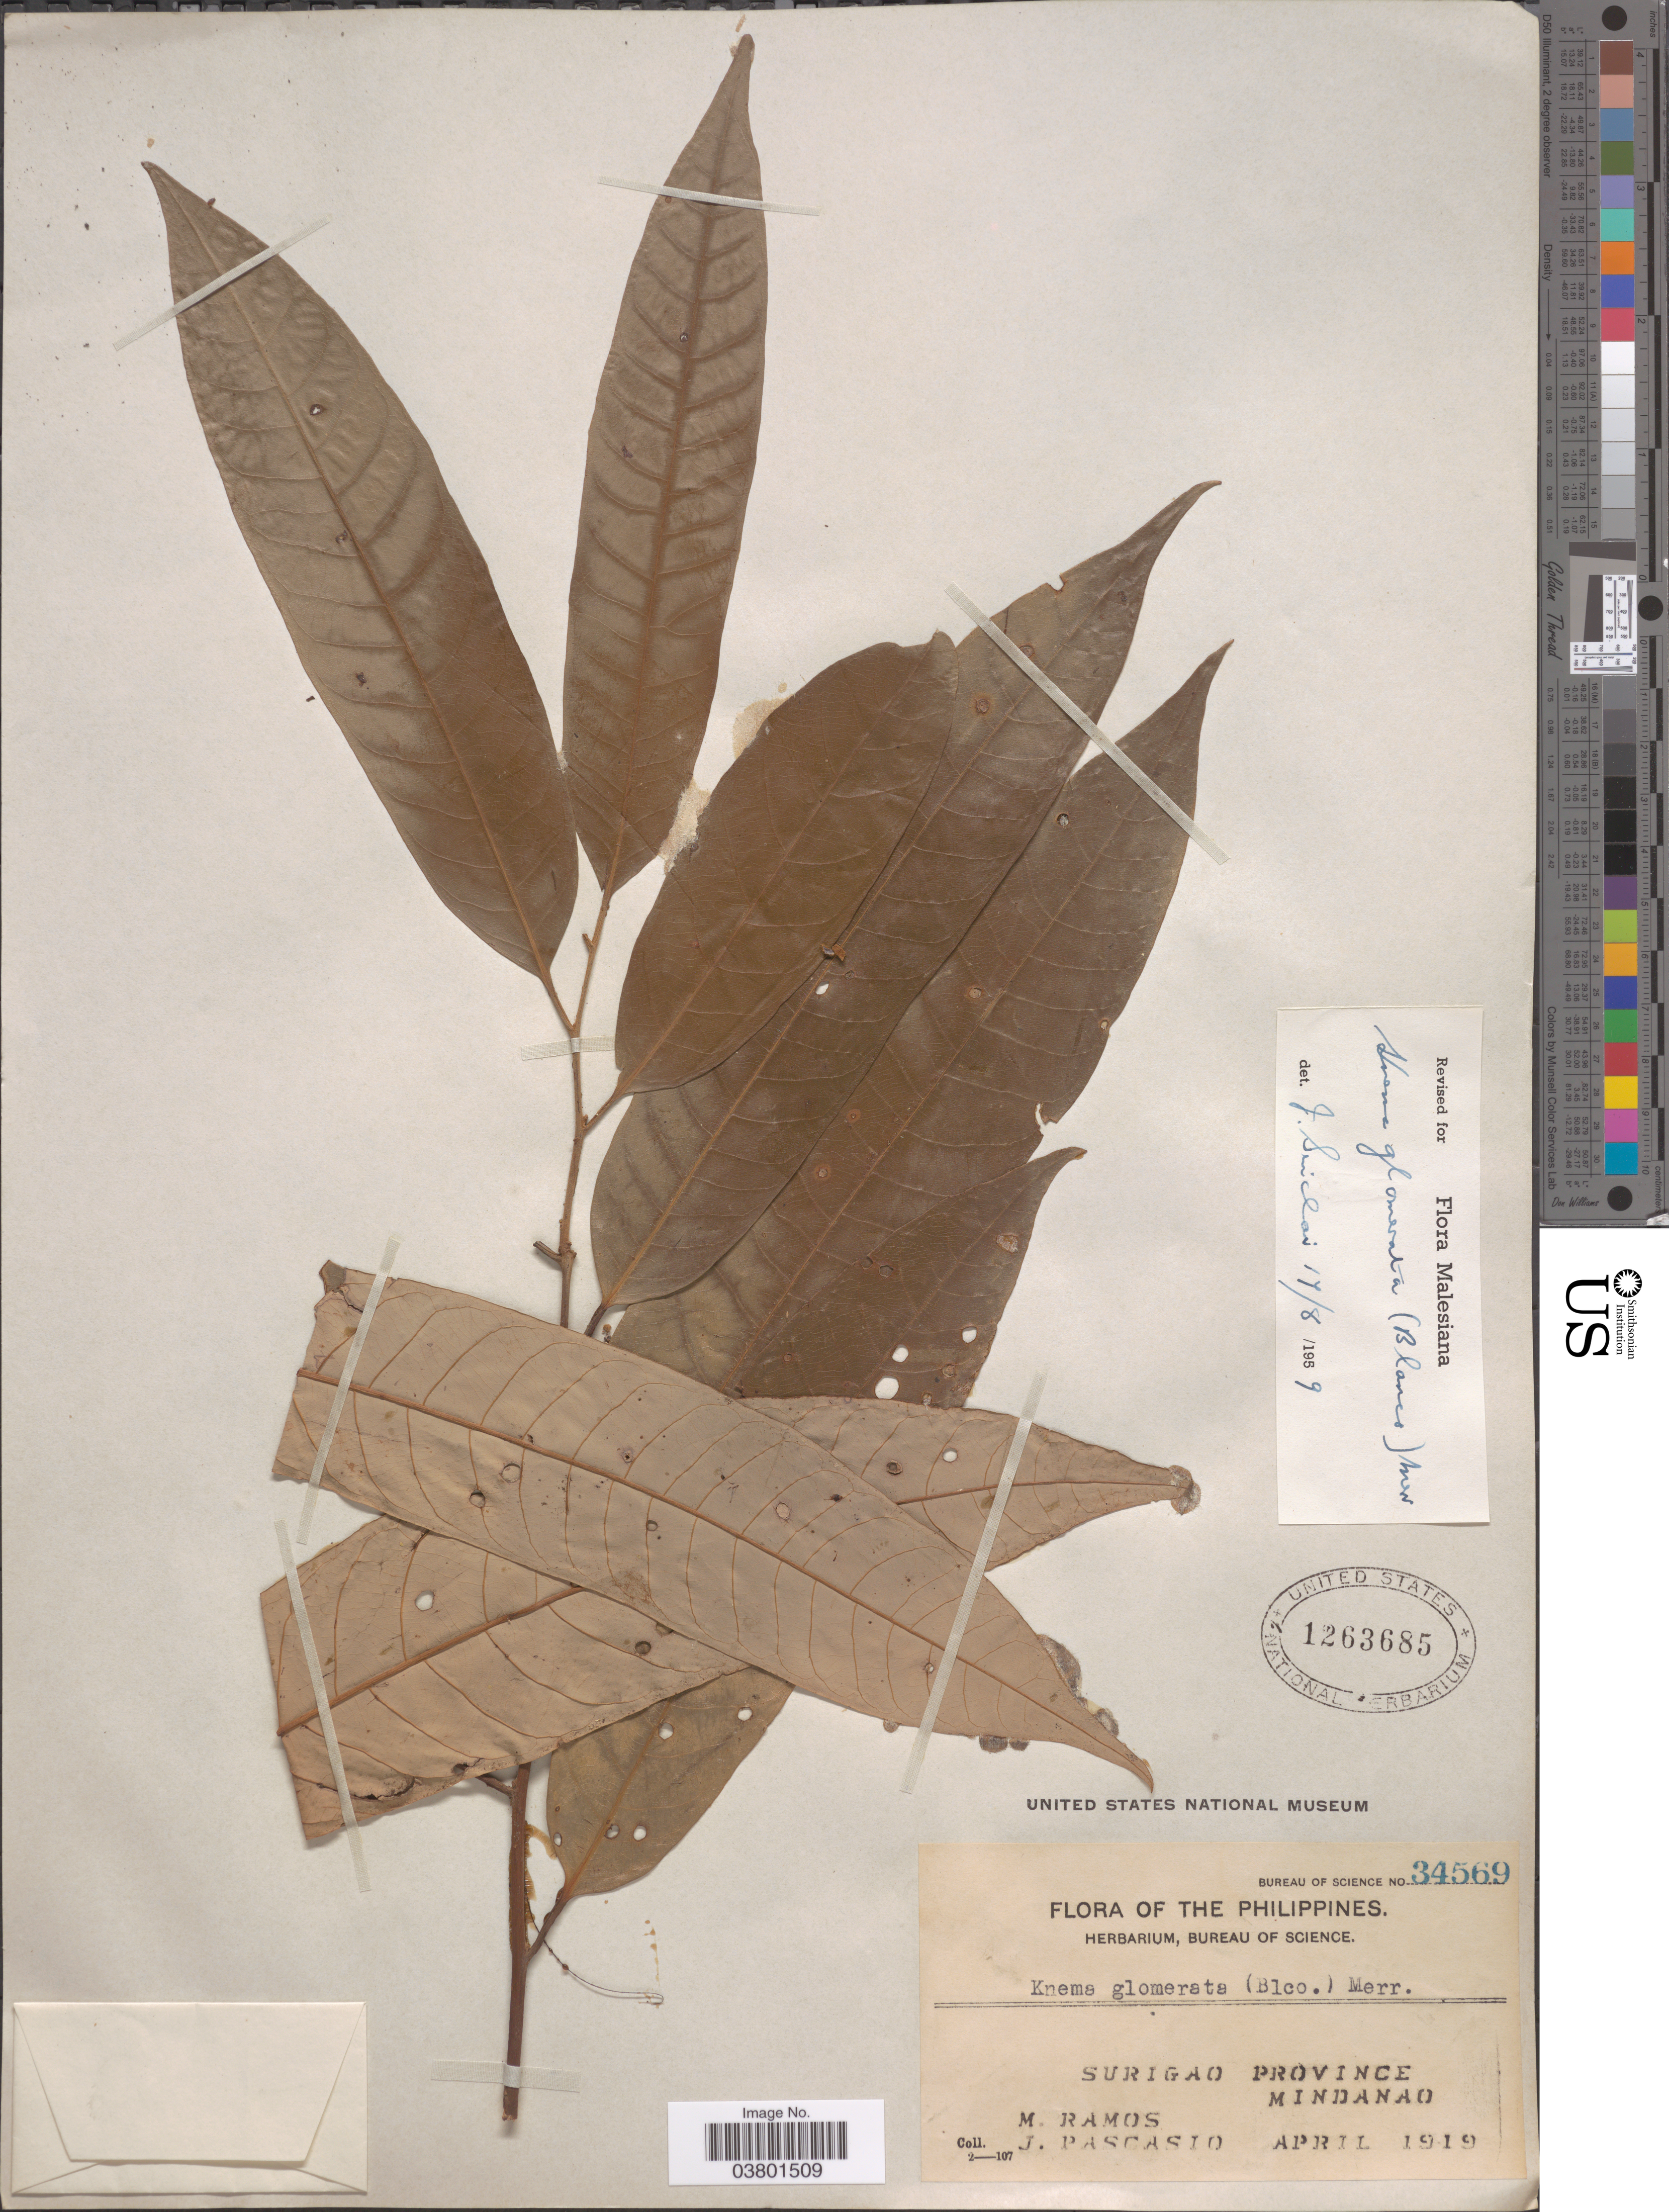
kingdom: Plantae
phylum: Tracheophyta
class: Magnoliopsida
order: Magnoliales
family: Myristicaceae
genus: Knema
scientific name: Knema glomerata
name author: (Blanco) Merr.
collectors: M. Ramos & J. Pascasio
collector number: Bureau of Science 34569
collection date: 1919-04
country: Philippines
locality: Surigao Province. Mindanao.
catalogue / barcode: US 1263685